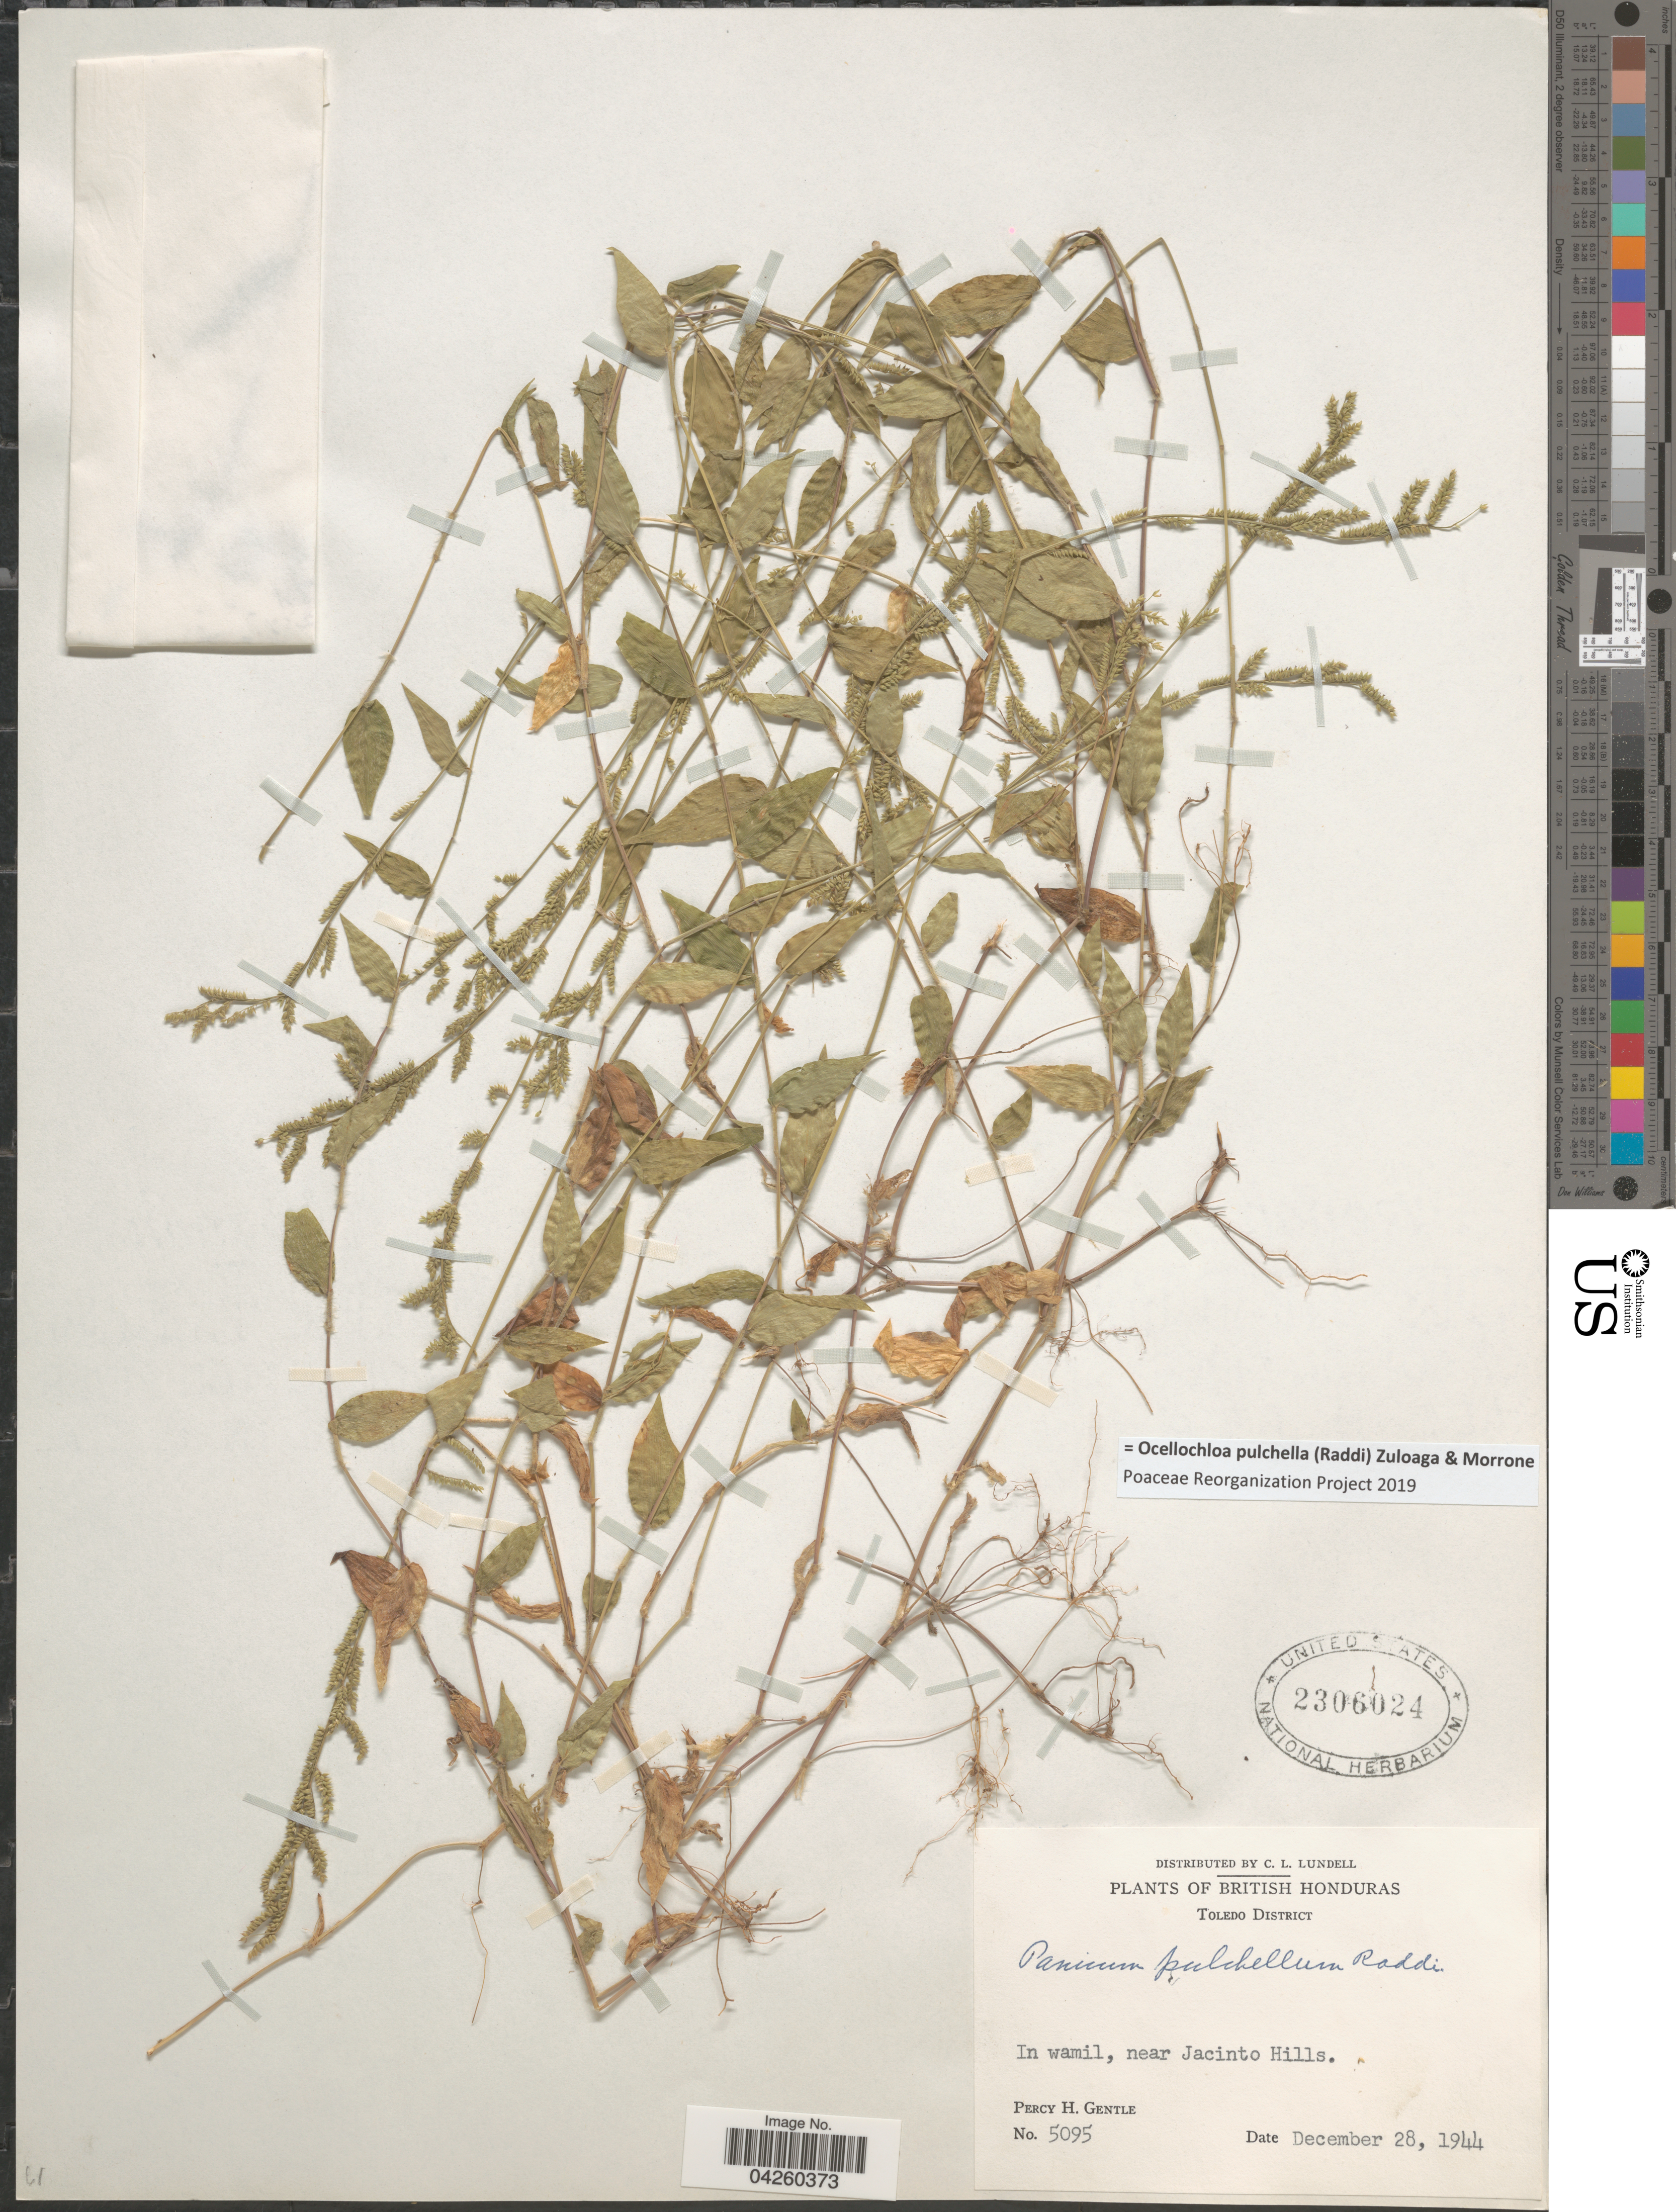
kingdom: Plantae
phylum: Tracheophyta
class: Liliopsida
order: Poales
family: Poaceae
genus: Ocellochloa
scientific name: Ocellochloa pulchella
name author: (Raddi) Zuloaga & Morrone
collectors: P. H. Gentle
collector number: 5095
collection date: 1944-12-28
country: Belize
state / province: Toledo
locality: British Honduras. Toledo District. In wamil, near Jacinto Hills.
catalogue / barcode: US 2306024